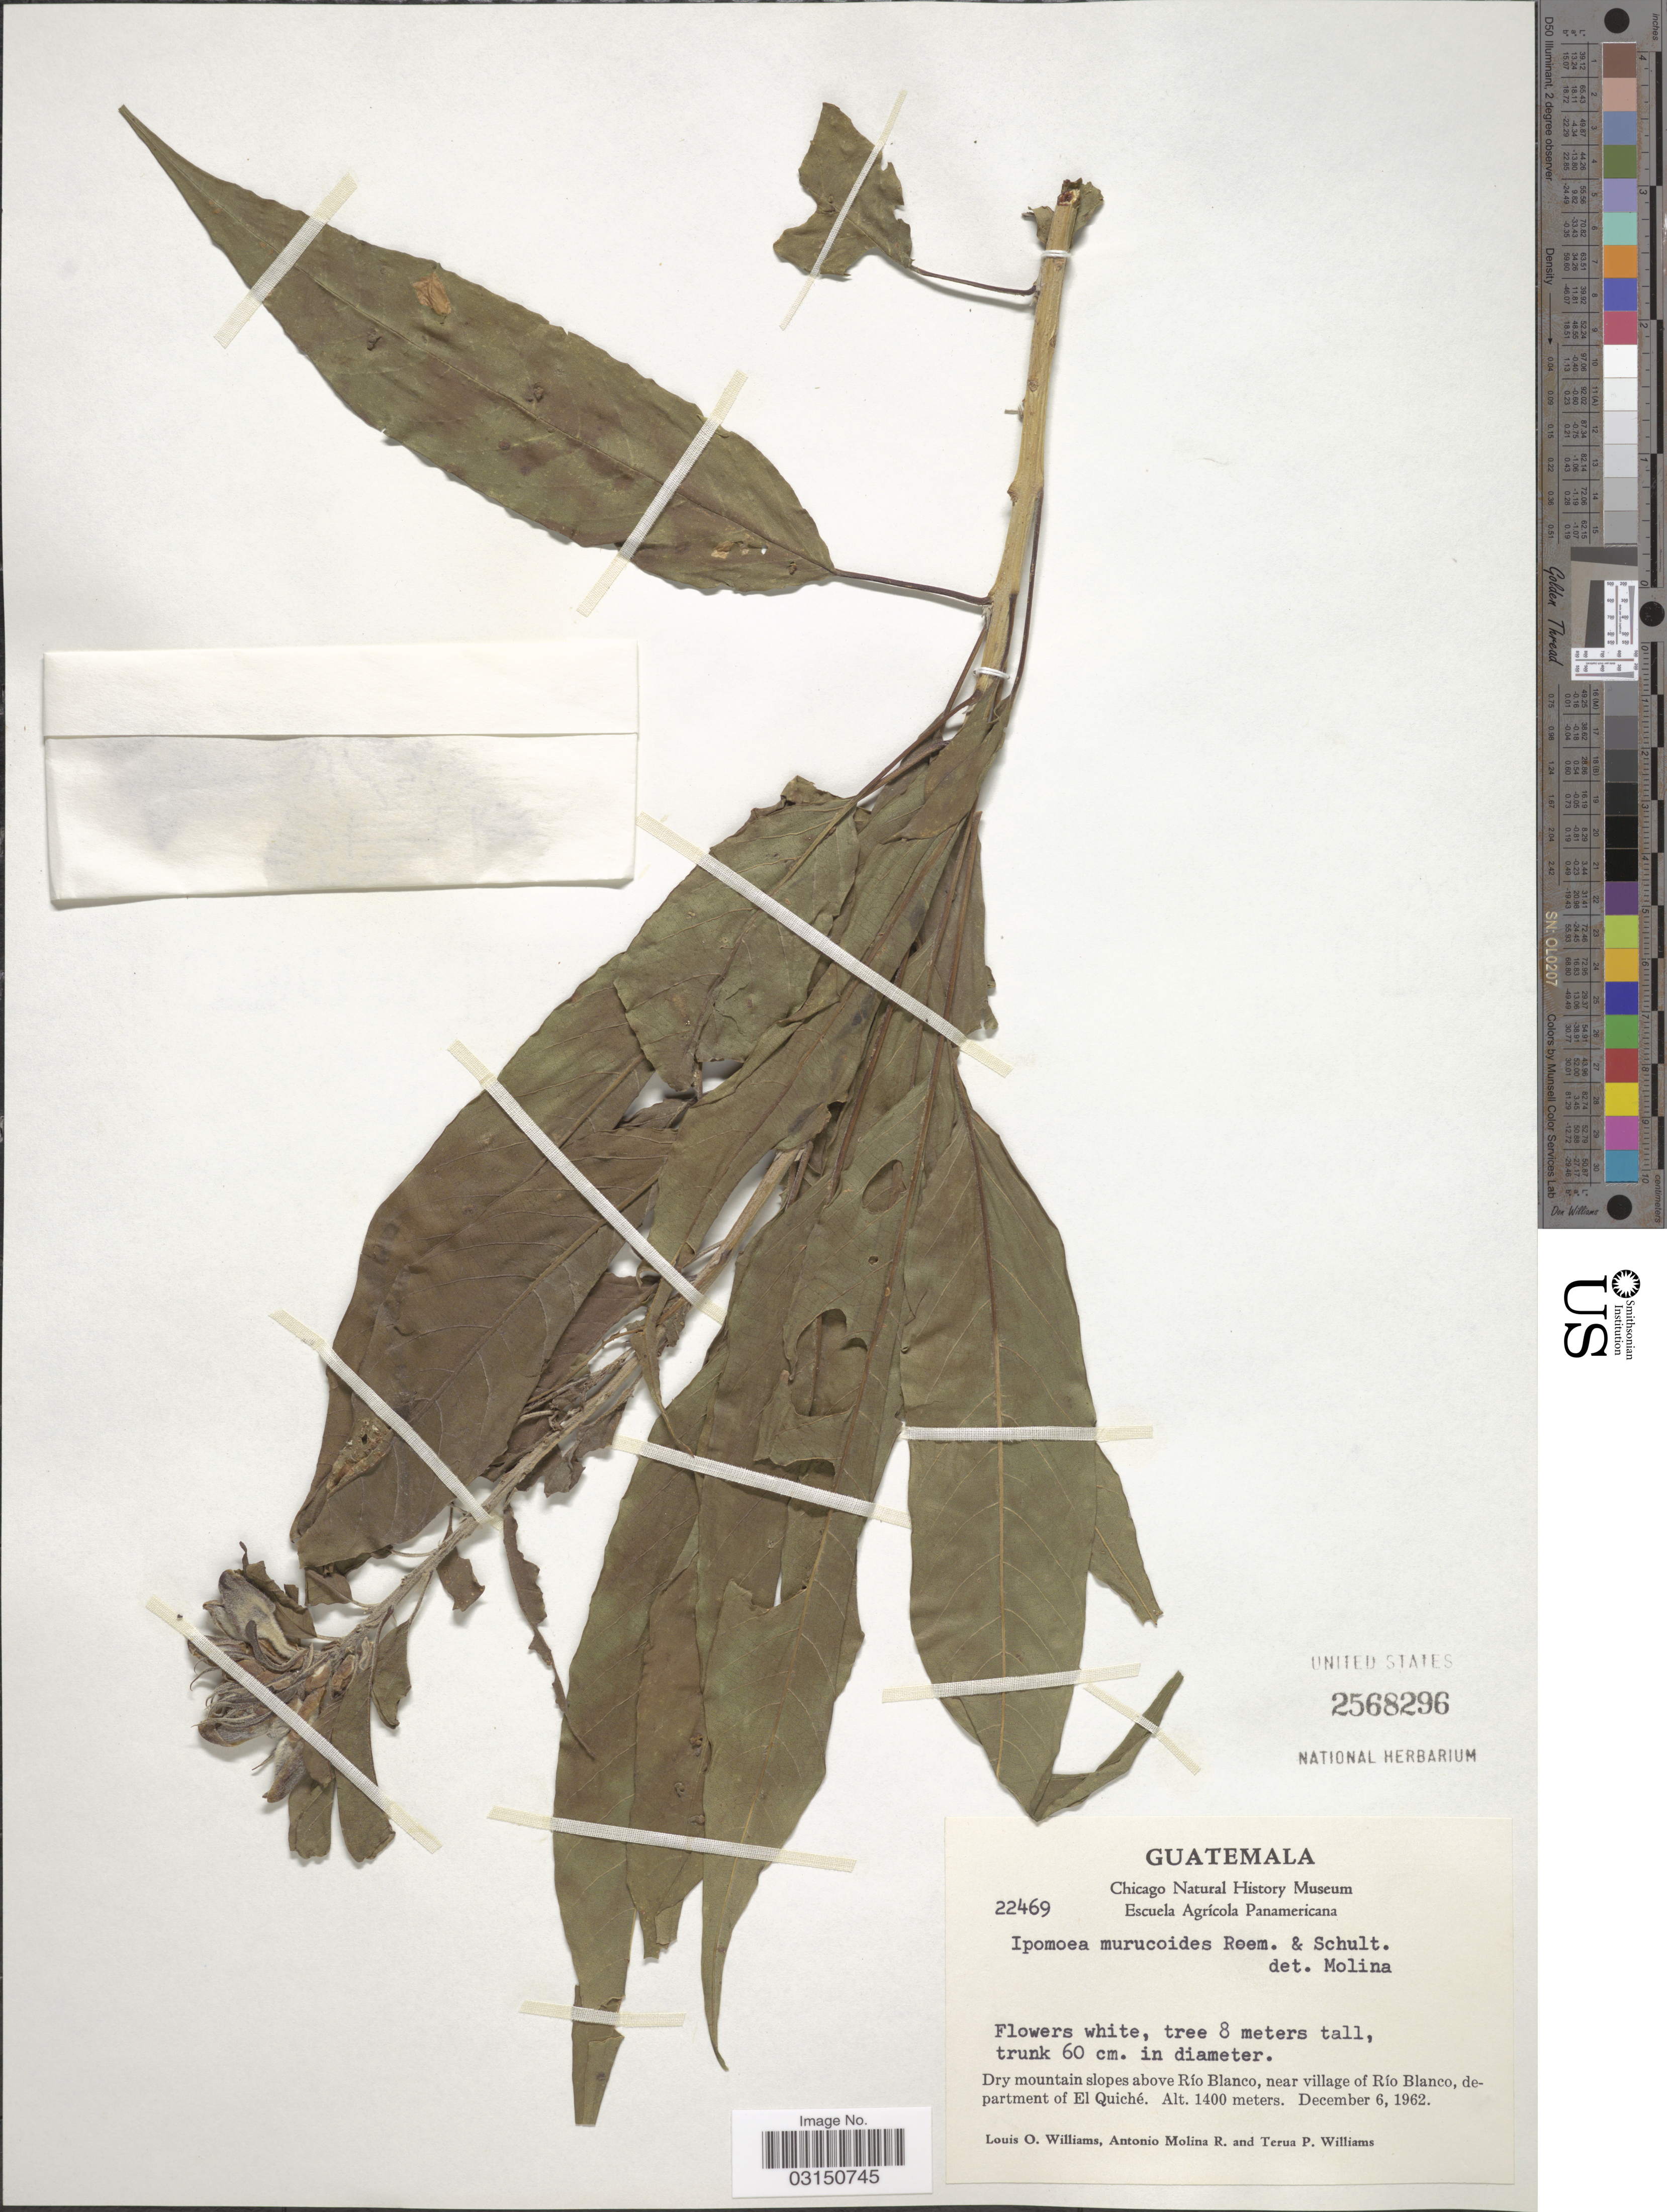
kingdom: Plantae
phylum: Tracheophyta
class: Magnoliopsida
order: Solanales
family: Convolvulaceae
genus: Ipomoea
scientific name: Ipomoea murucoides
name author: Roem. & Schult.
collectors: L. O. Williams, A. Molina R. & T. Williams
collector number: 22469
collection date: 1962-12-06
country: Guatemala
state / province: El Quiché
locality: Dry mountain slopes above Río Blanco, near village of Río Blanco, department of El Quiché.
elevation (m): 1400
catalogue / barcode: US 2568296